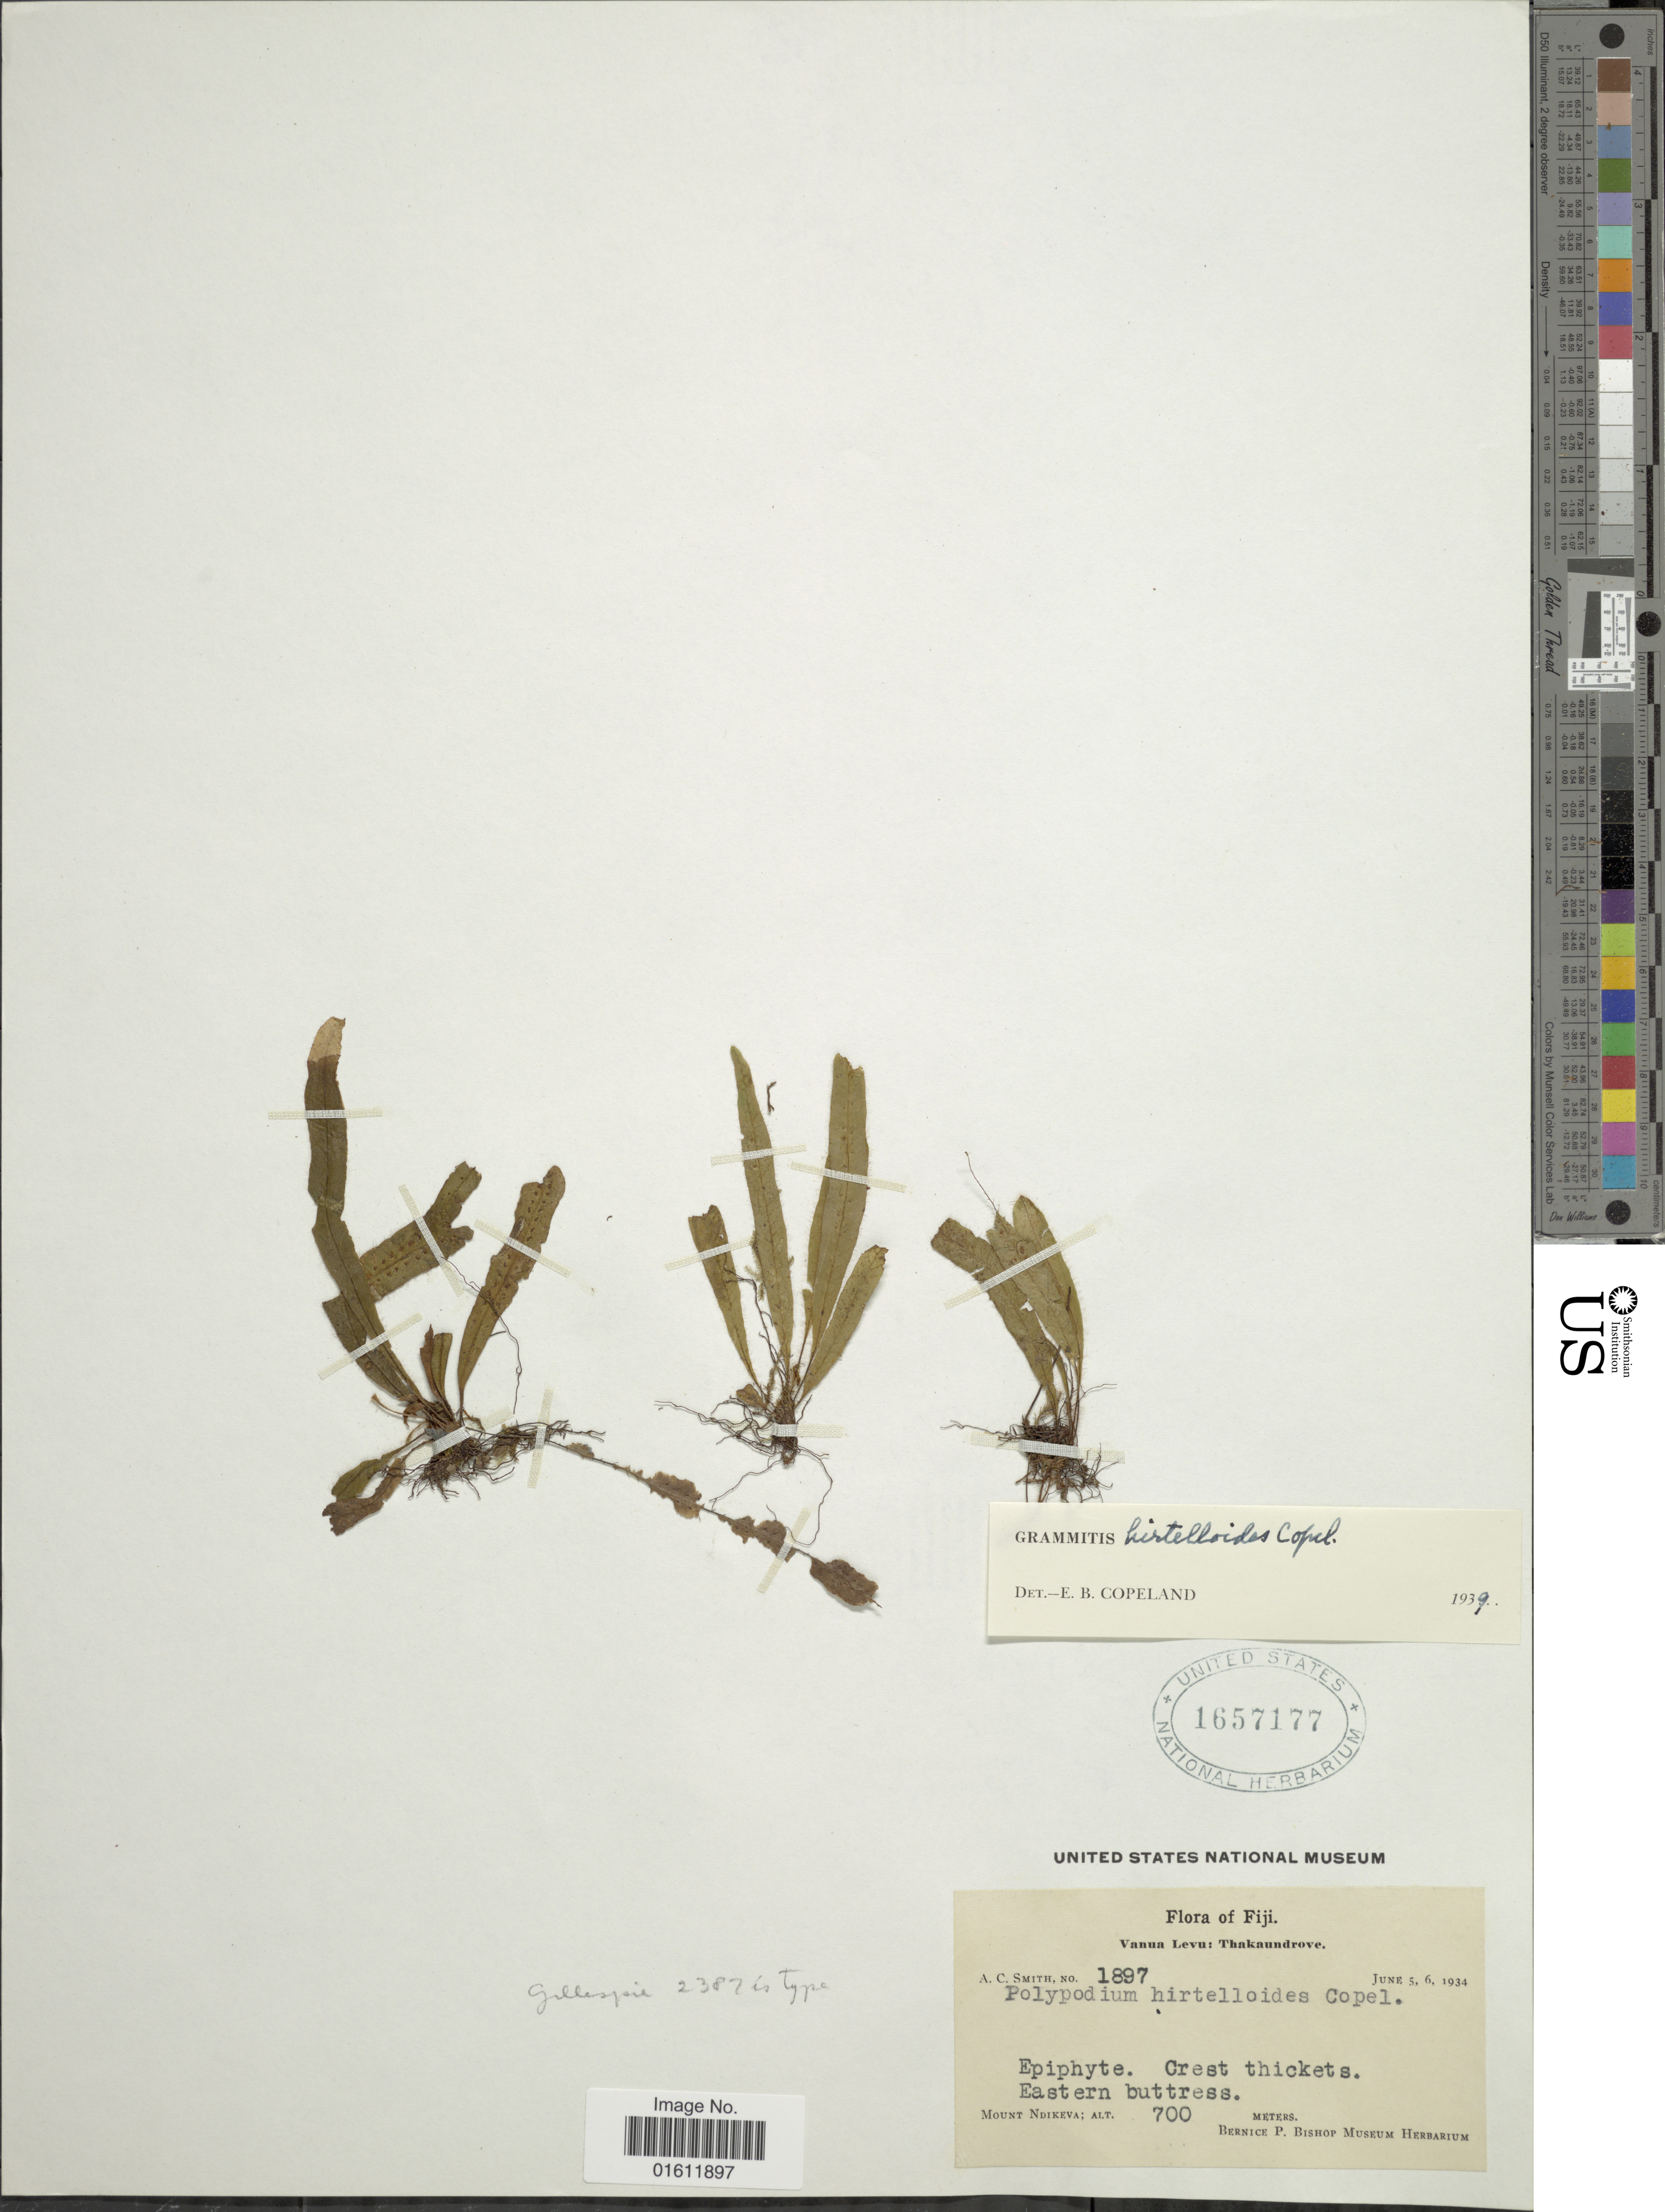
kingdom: Plantae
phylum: Tracheophyta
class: Polypodiopsida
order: Polypodiales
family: Polypodiaceae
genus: Radiogrammitis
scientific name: Radiogrammitis hirtelloides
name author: (Copel.) Copel.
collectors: A. C. Smith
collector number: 1897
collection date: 1934-06-05/1934-06-06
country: Fiji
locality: Vanua Levu: Thakaundrove, Eastern buttress, Mount Ndikeva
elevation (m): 700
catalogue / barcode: US 1657177